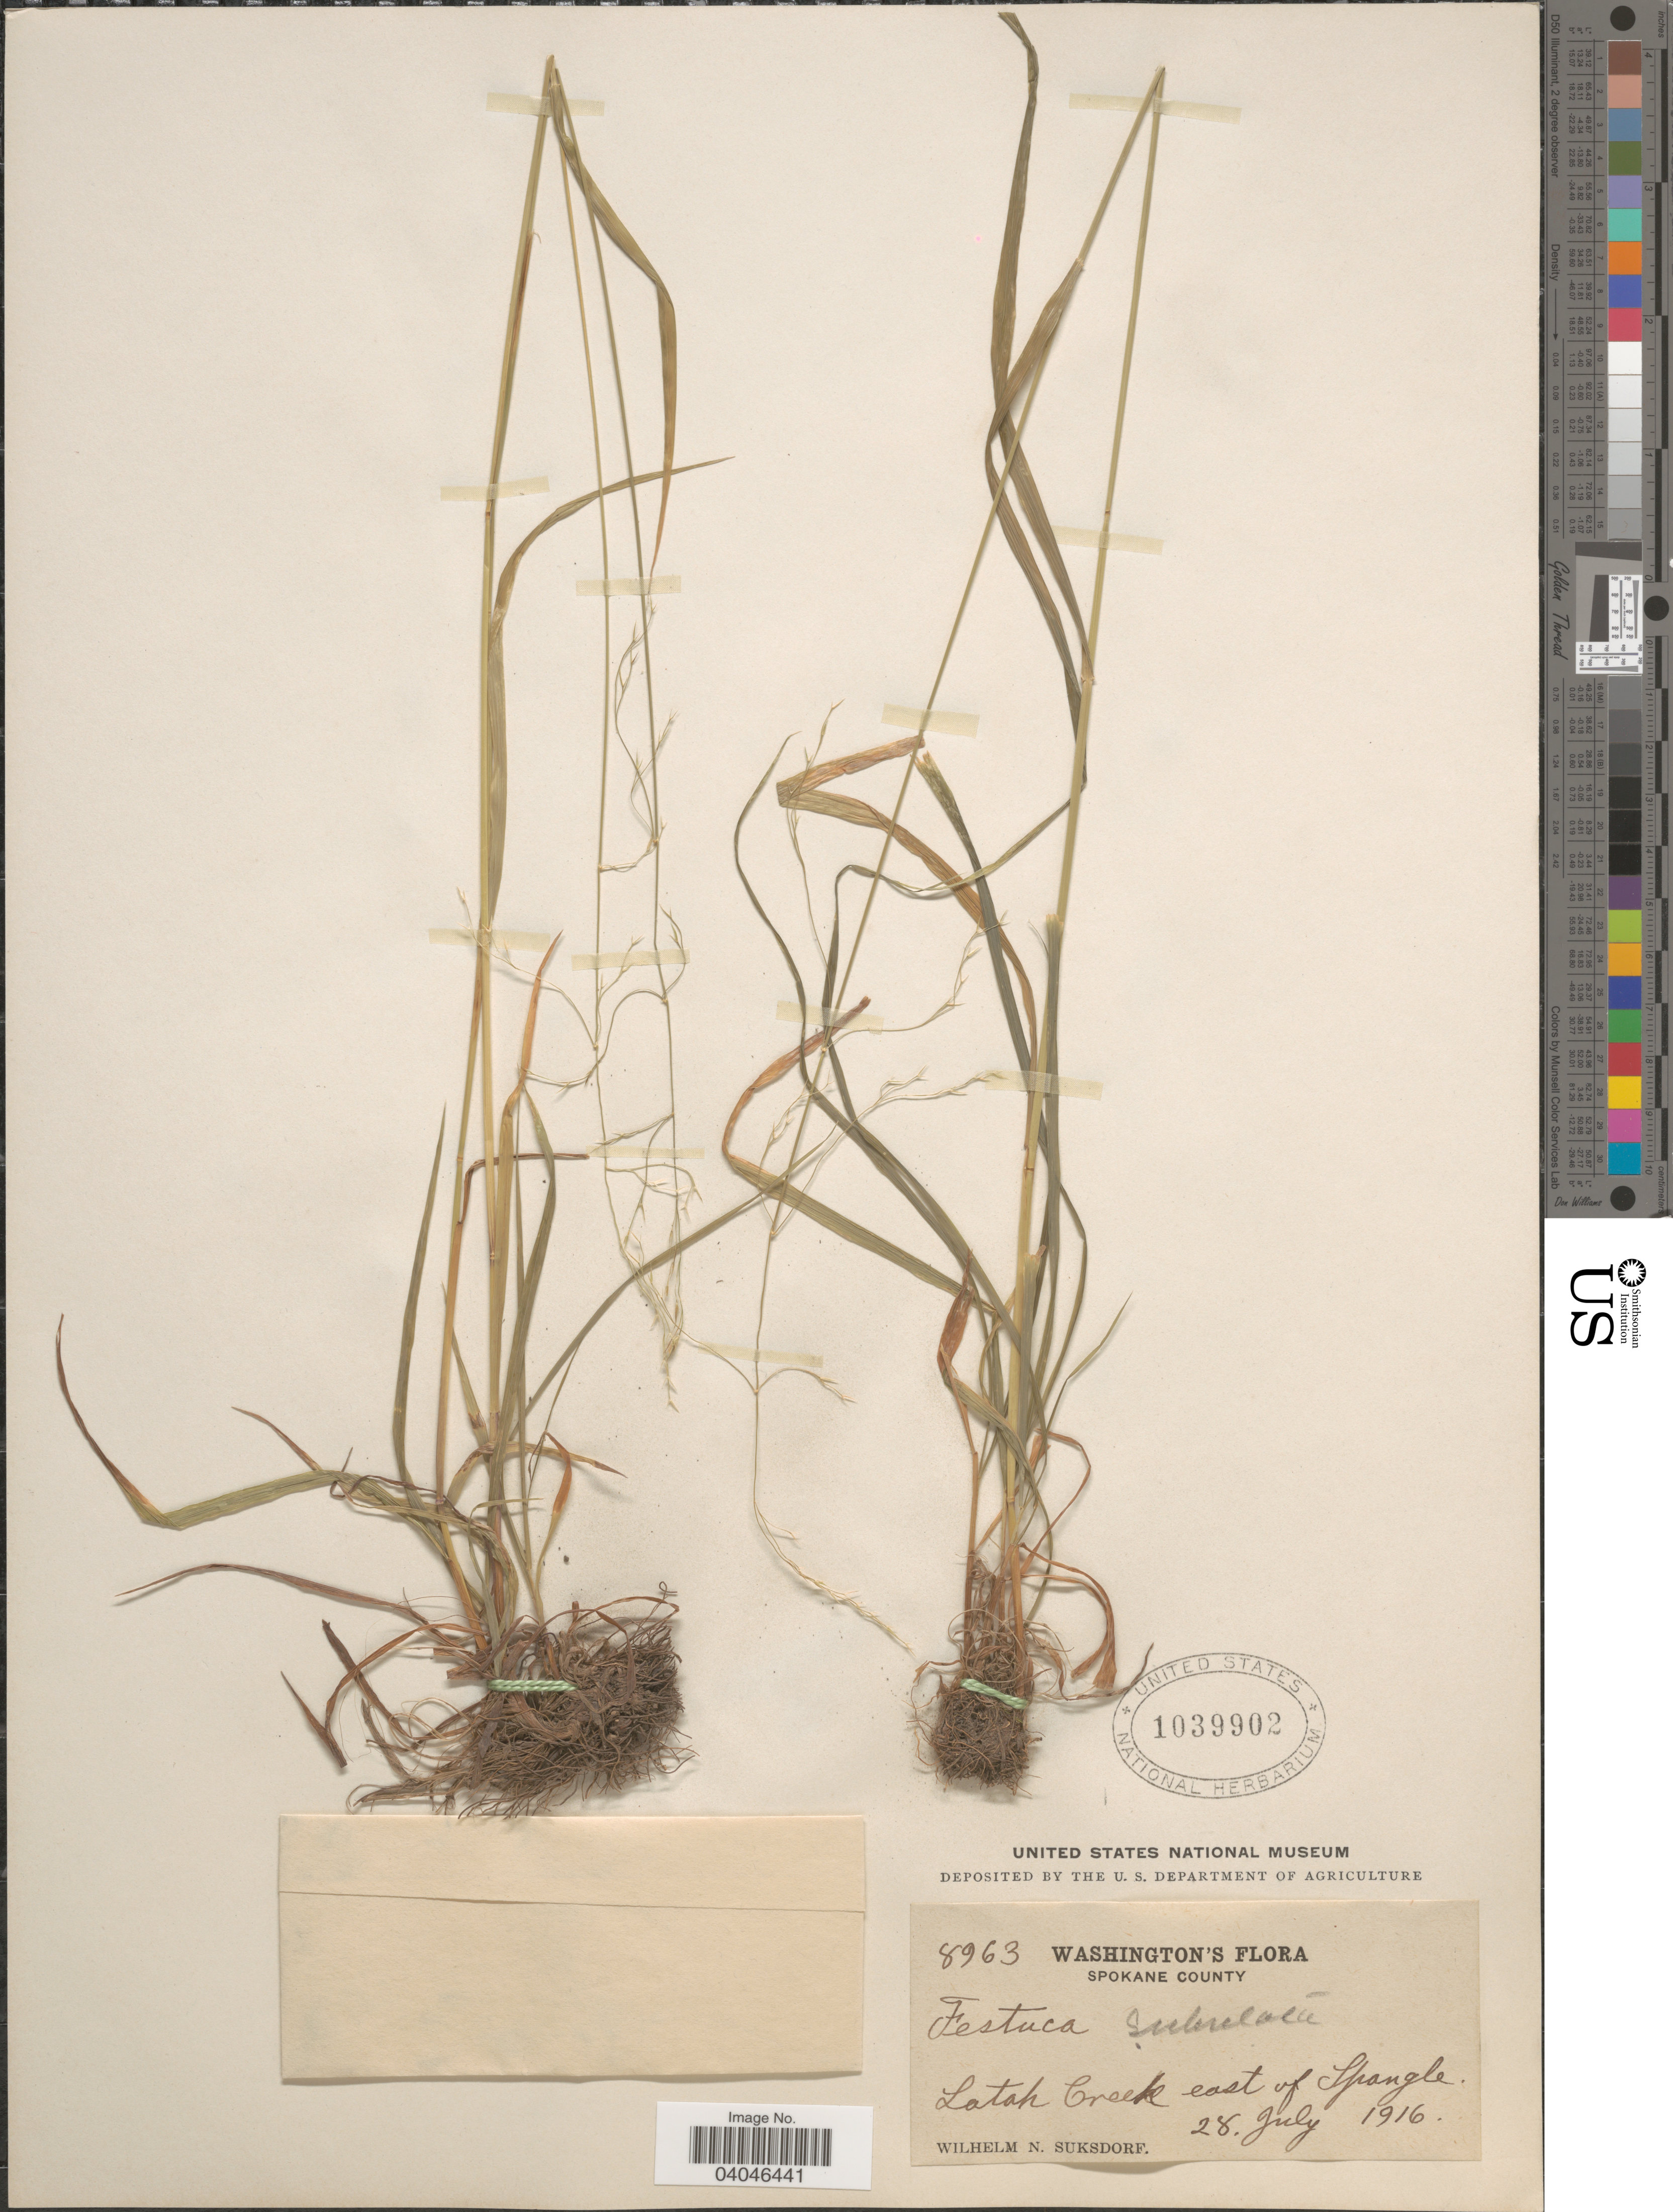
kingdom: Plantae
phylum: Tracheophyta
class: Liliopsida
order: Poales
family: Poaceae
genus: Festuca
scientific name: Festuca subulata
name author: Trin.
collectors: W. N. Suksdorf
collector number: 8963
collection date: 1916-07-28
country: United States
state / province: Washington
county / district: Spokane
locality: Spokane County. Latah Creek east of Spangle.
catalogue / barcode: US 1039902